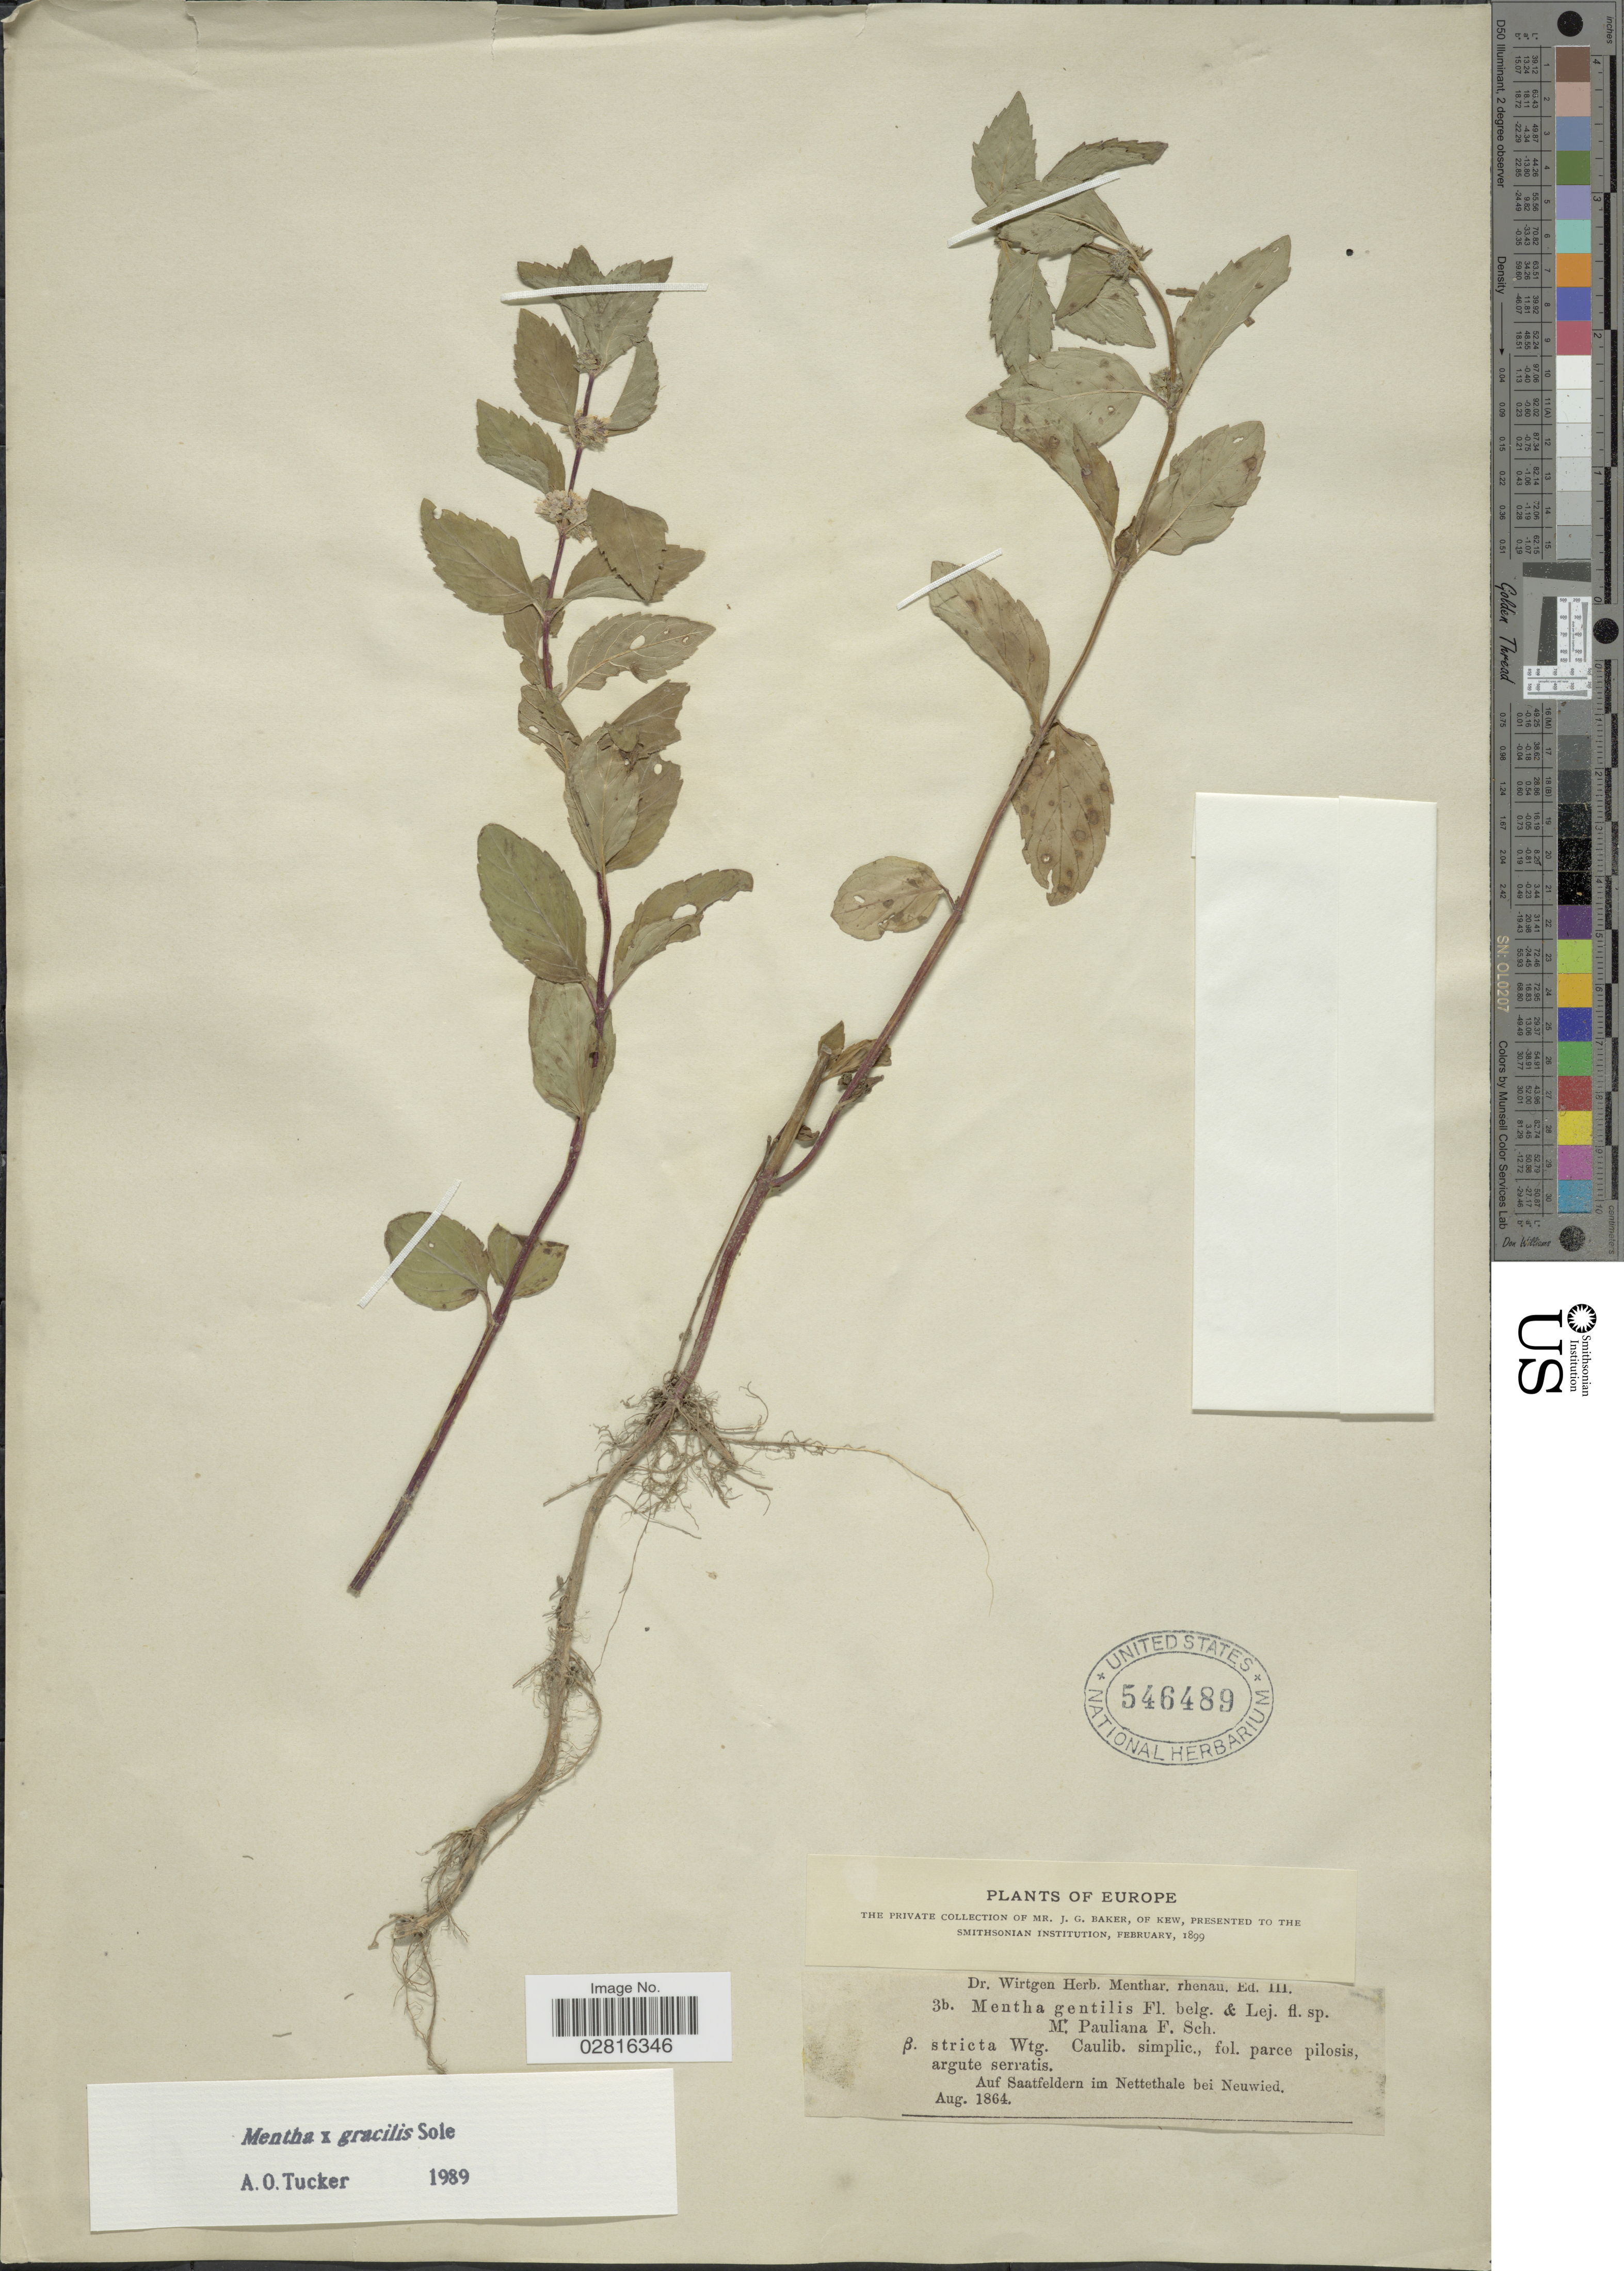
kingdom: Plantae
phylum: Tracheophyta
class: Magnoliopsida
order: Lamiales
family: Lamiaceae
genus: Mentha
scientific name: Mentha x gracilis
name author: Sole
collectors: Wirtgen, --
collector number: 3b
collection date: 1864-08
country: Germany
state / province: Rhineland-Palatinate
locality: Auf Saatfeldern im Nettethale bei Neuwied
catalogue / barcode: US 546489